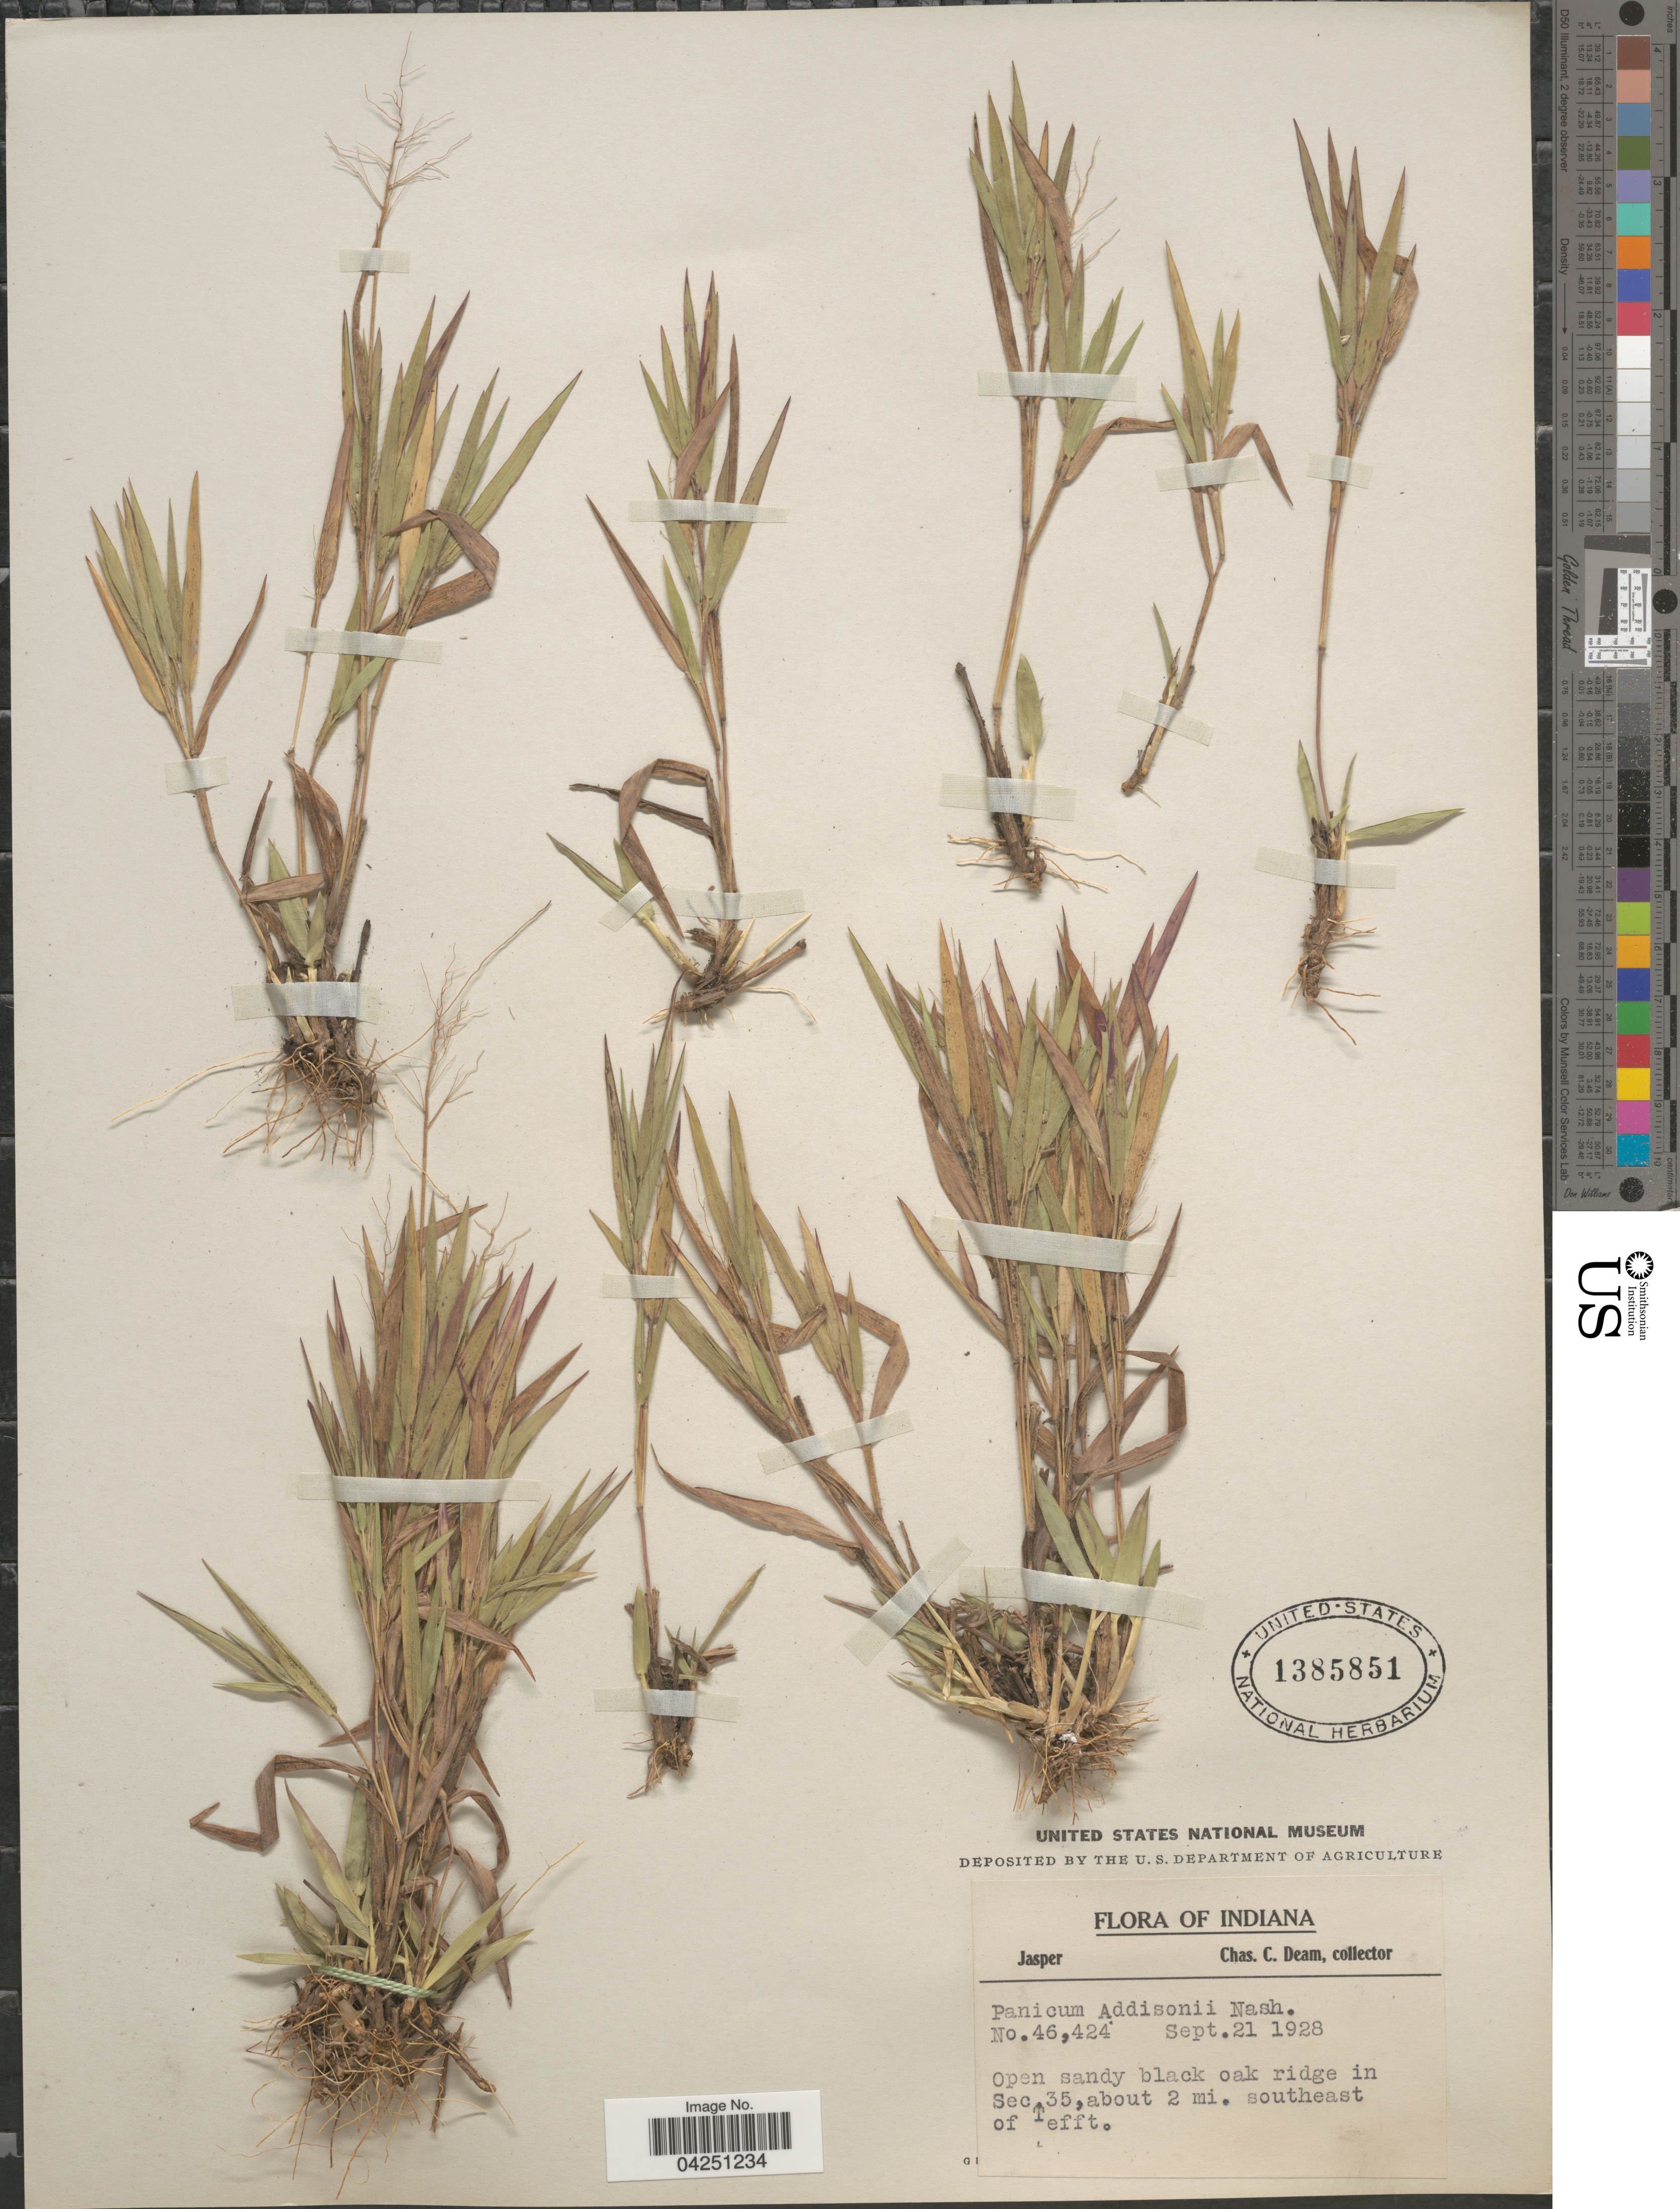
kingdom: Plantae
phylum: Tracheophyta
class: Liliopsida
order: Poales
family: Poaceae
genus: Dichanthelium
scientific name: Dichanthelium acuminatum var. acuminatum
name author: (Sw.) Gould & C.A. Clark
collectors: C. C. Deam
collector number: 46424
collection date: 1928-09-21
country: United States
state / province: Indiana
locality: Jasper. Open sandy black oak ridge in Sec. 35, about 2 mi. southeast of Tefft.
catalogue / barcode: US 1385851